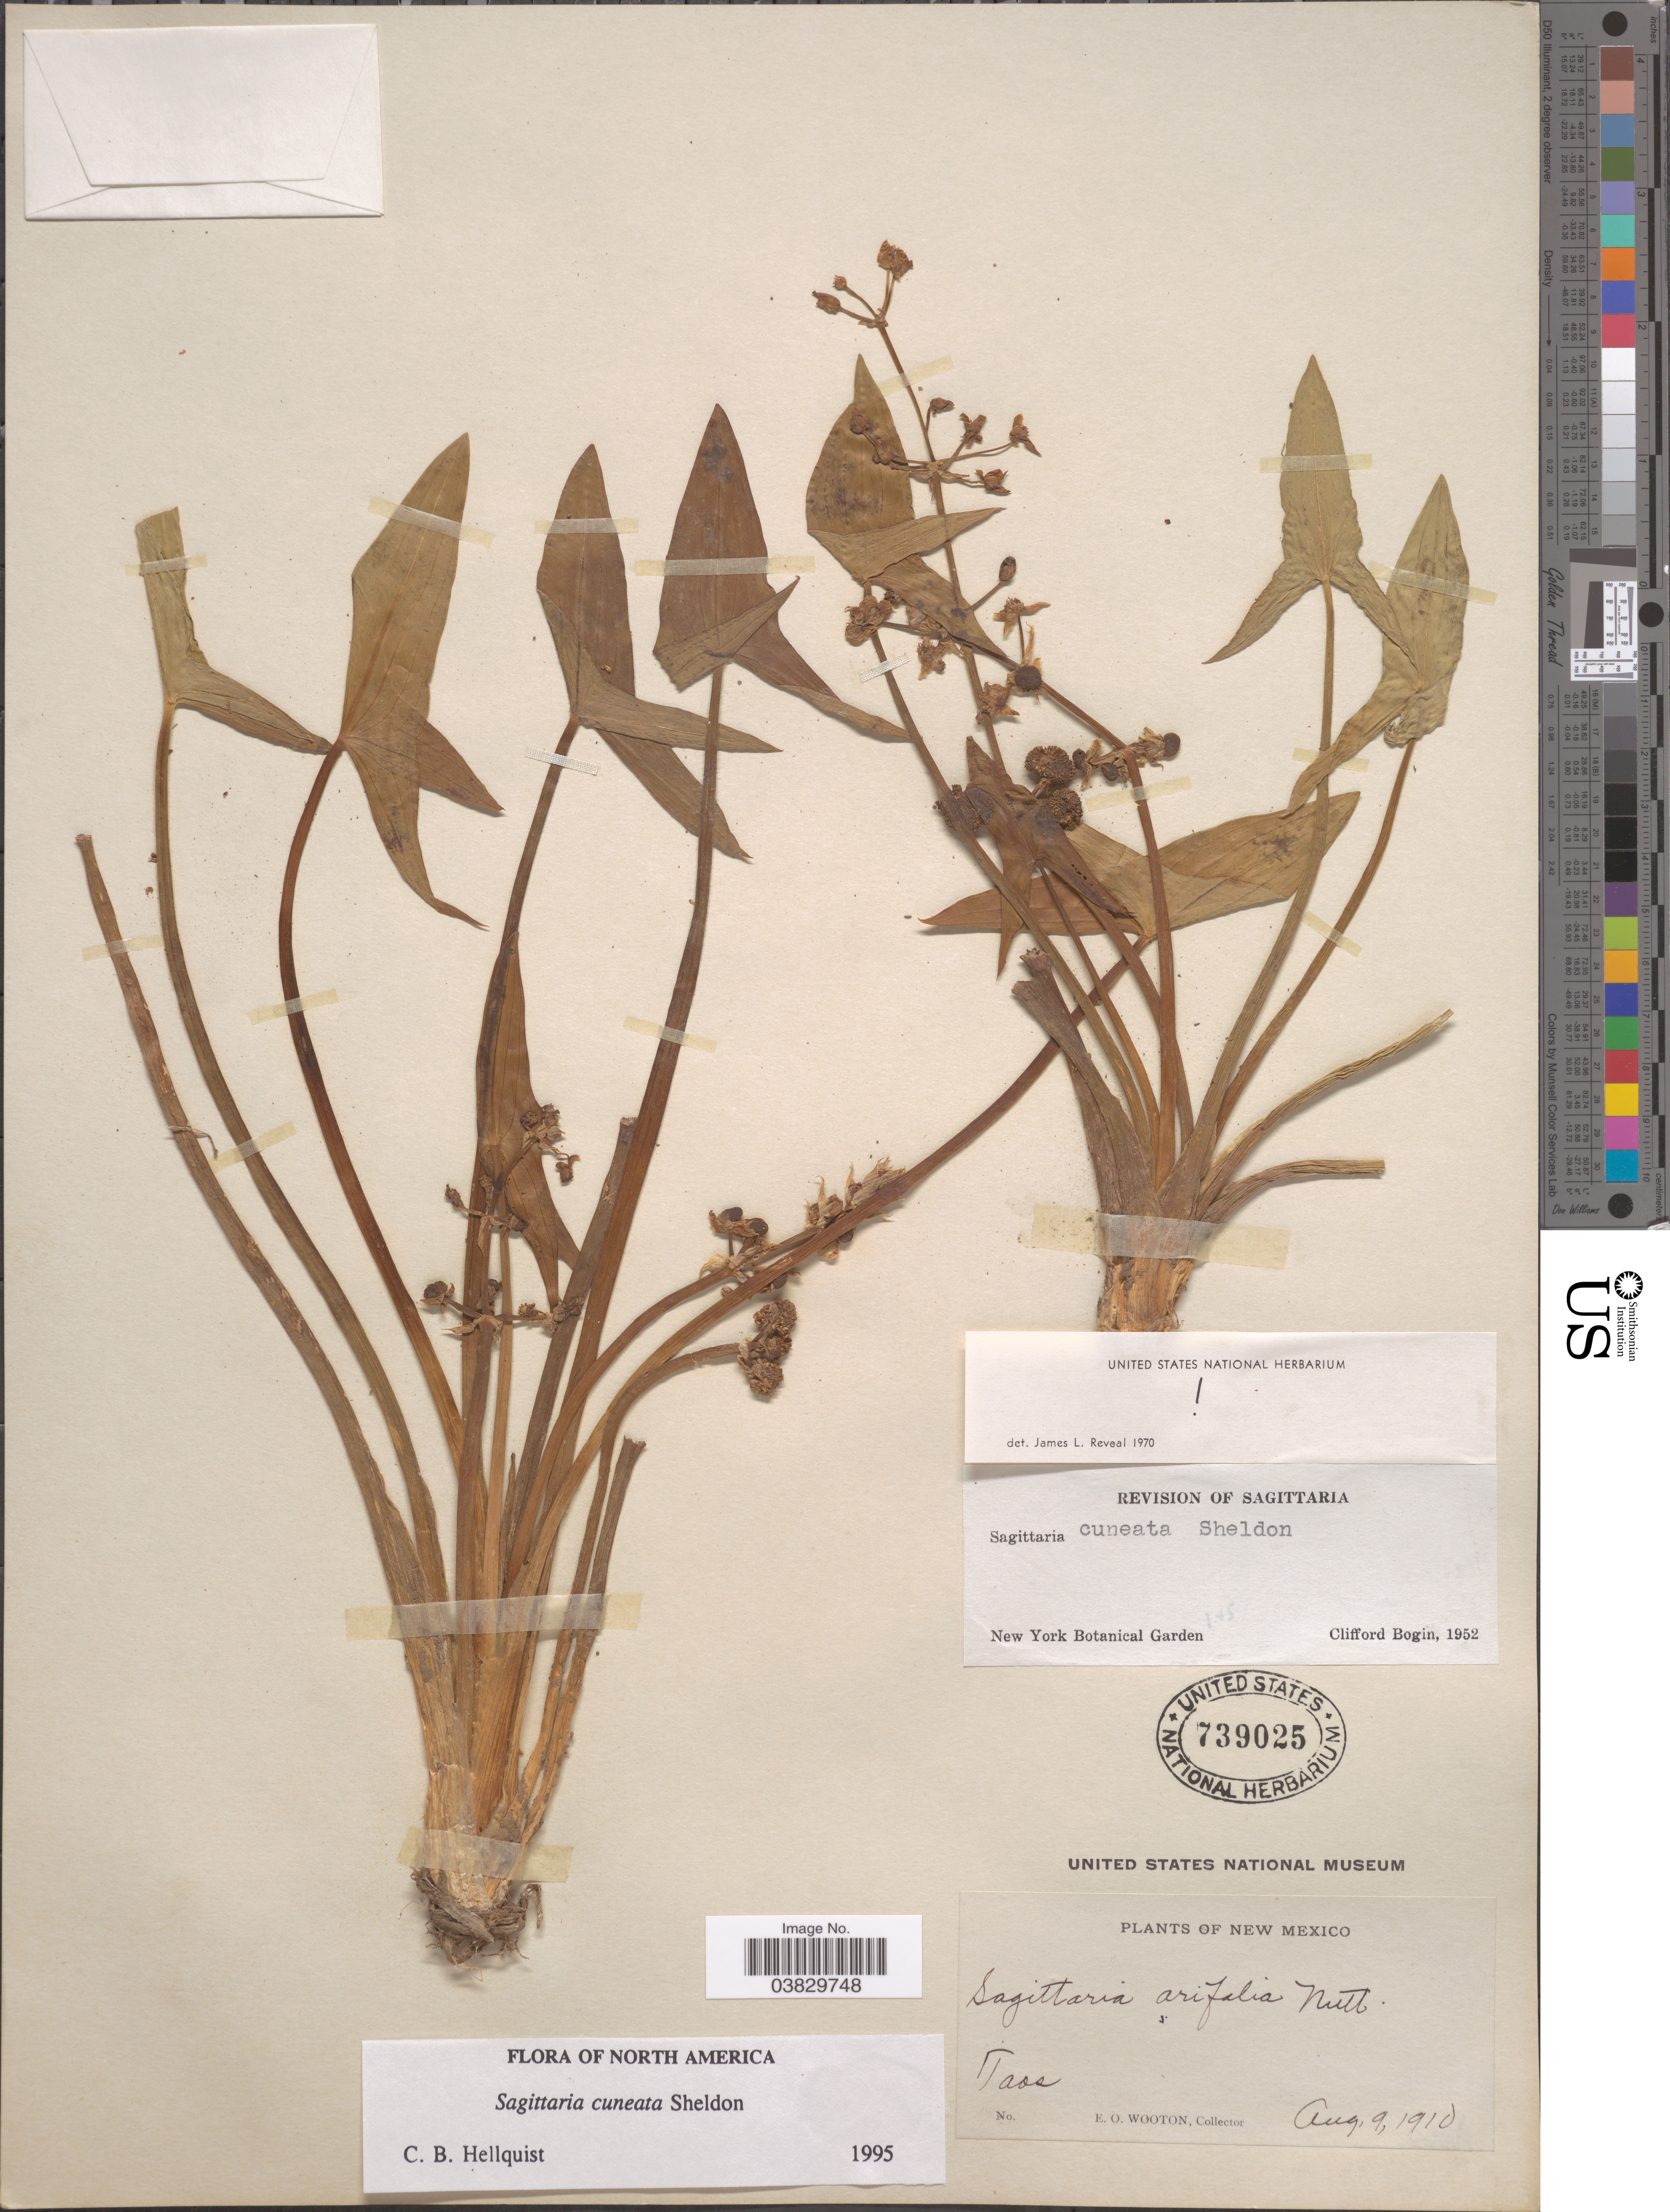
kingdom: Plantae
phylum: Tracheophyta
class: Liliopsida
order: Alismatales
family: Alismataceae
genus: Sagittaria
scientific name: Sagittaria cuneata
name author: E. Sheld.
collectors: E. O. Wooton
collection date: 1910-08-09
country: United States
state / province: New Mexico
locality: Taos.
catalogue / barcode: US 739025